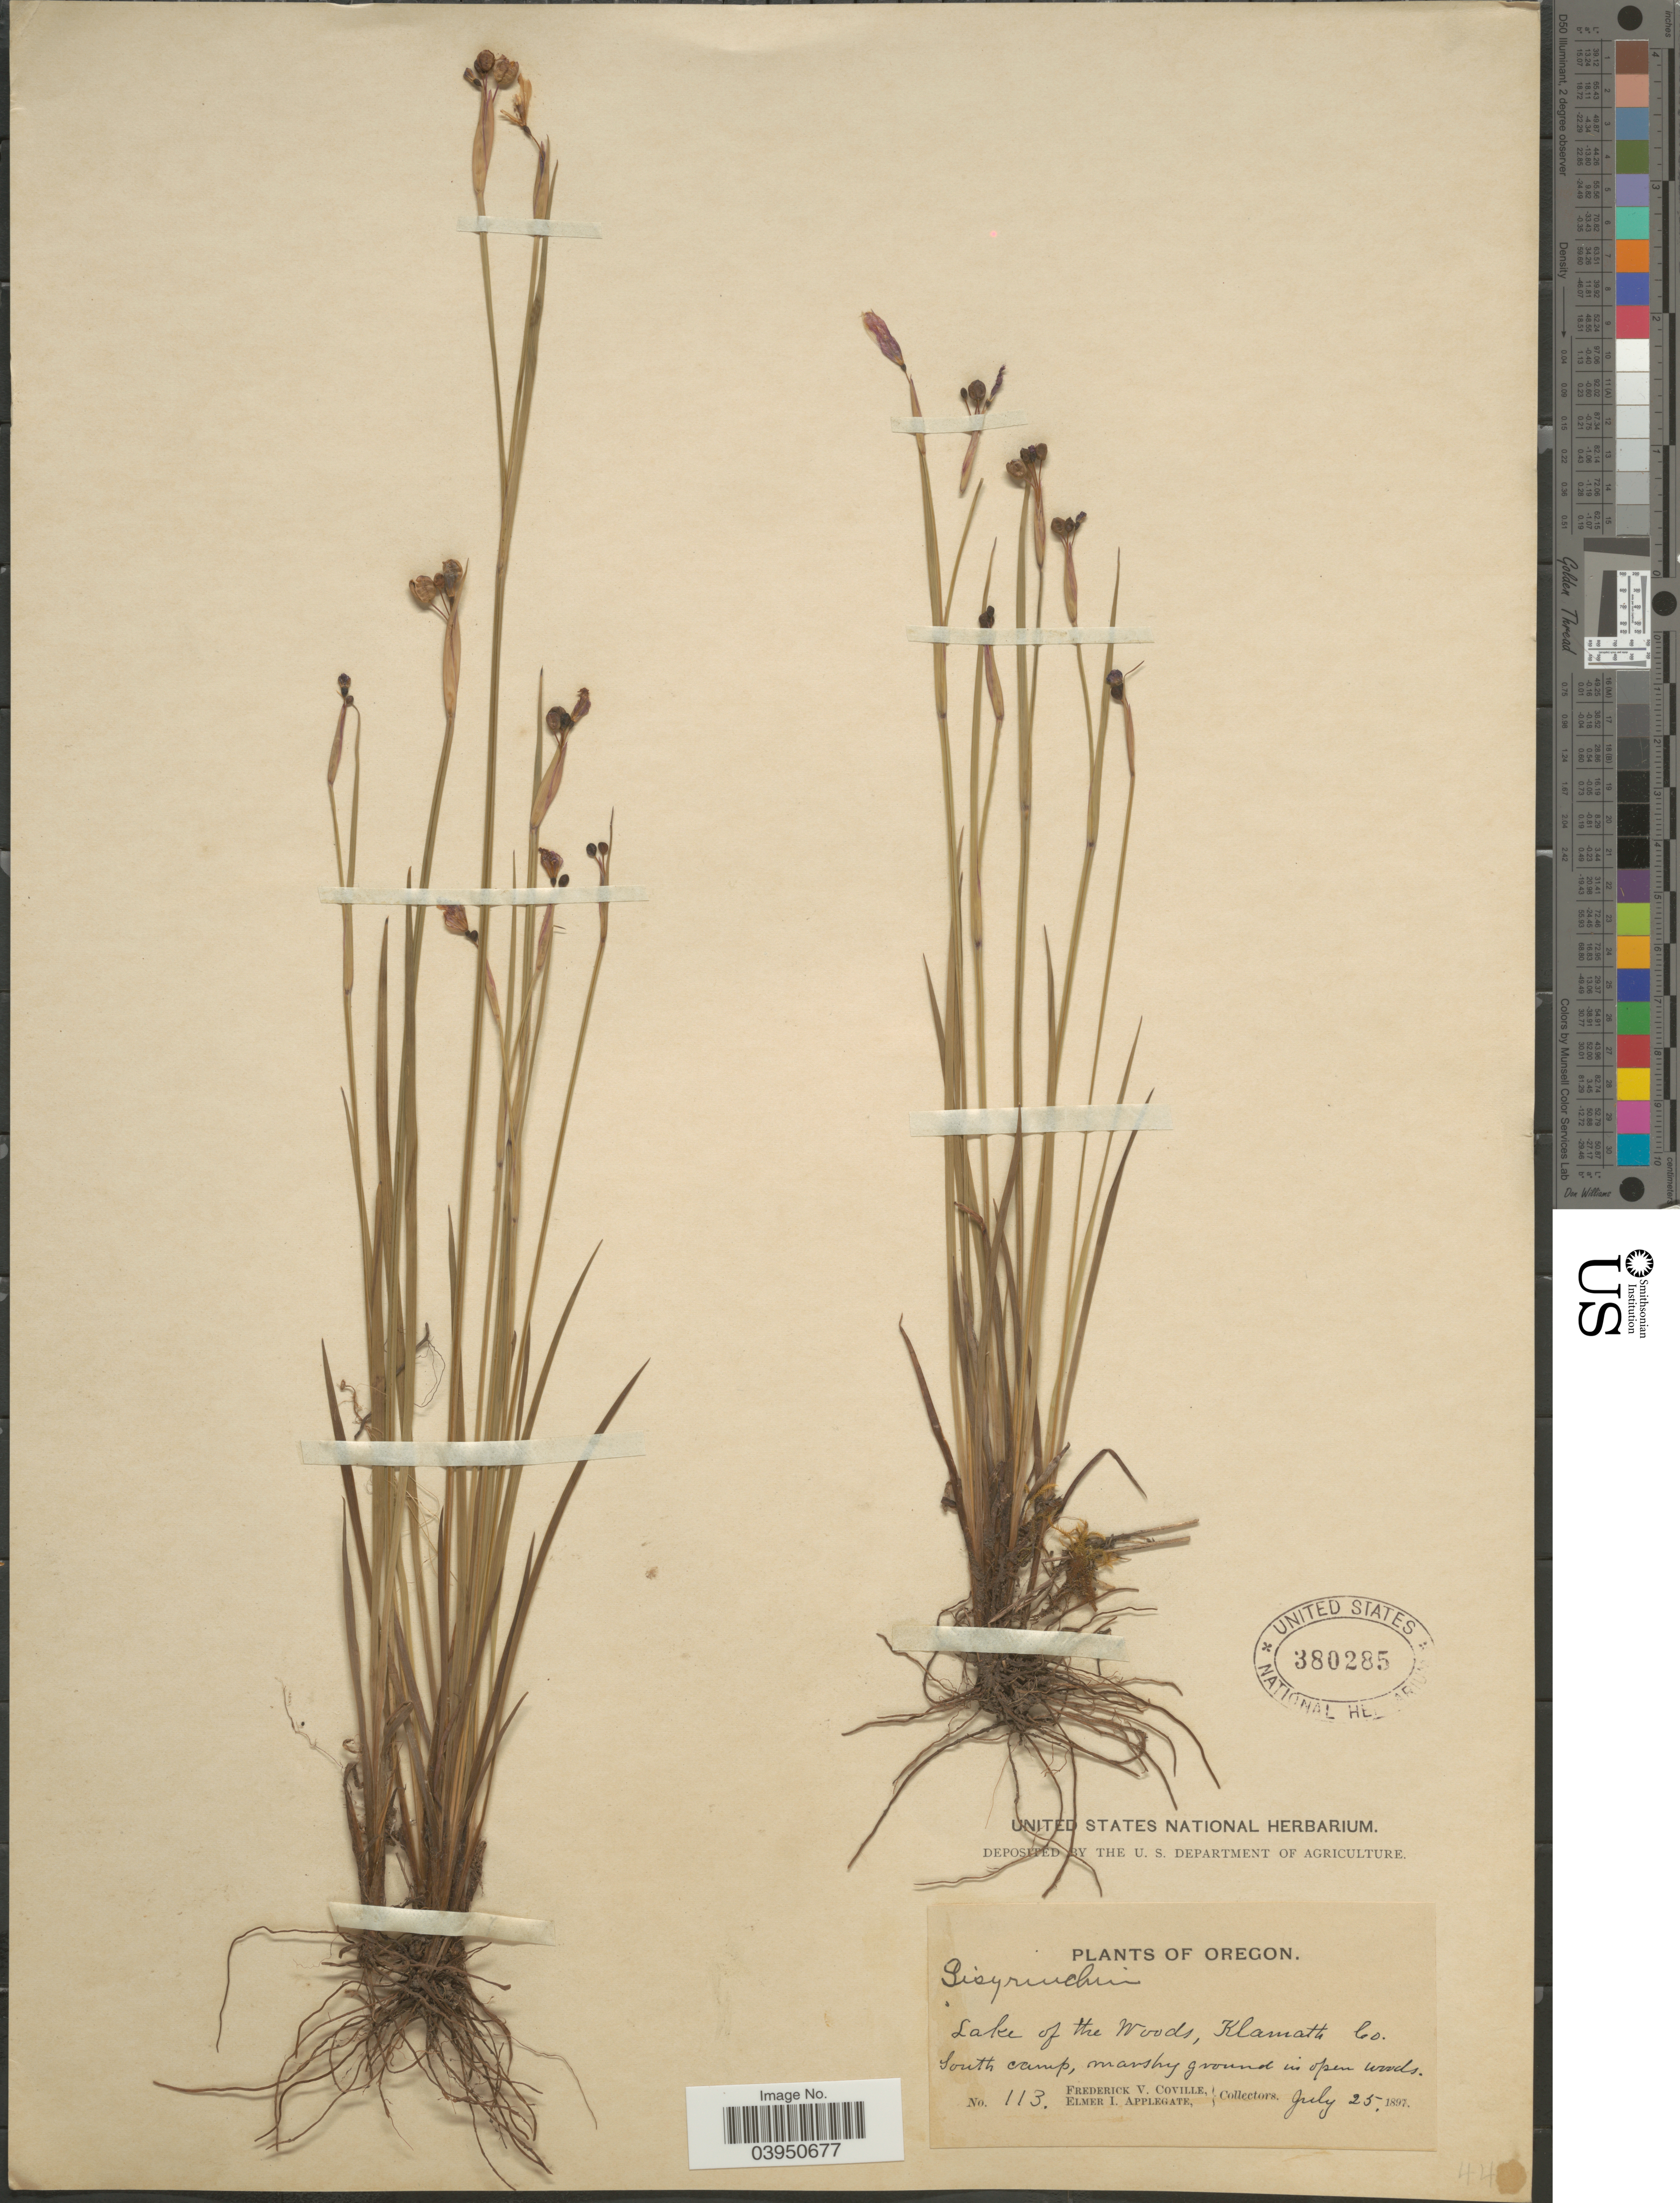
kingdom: Plantae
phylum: Tracheophyta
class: Liliopsida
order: Asparagales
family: Iridaceae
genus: Sisyrinchium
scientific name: Sisyrinchium birameum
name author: Piper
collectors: F. V. Coville & E. I. Applegate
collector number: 113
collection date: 1897-07-25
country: United States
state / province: Oregon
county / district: Klamath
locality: Lake of the Woods, Klamath Co. South camp.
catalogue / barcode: US 380285